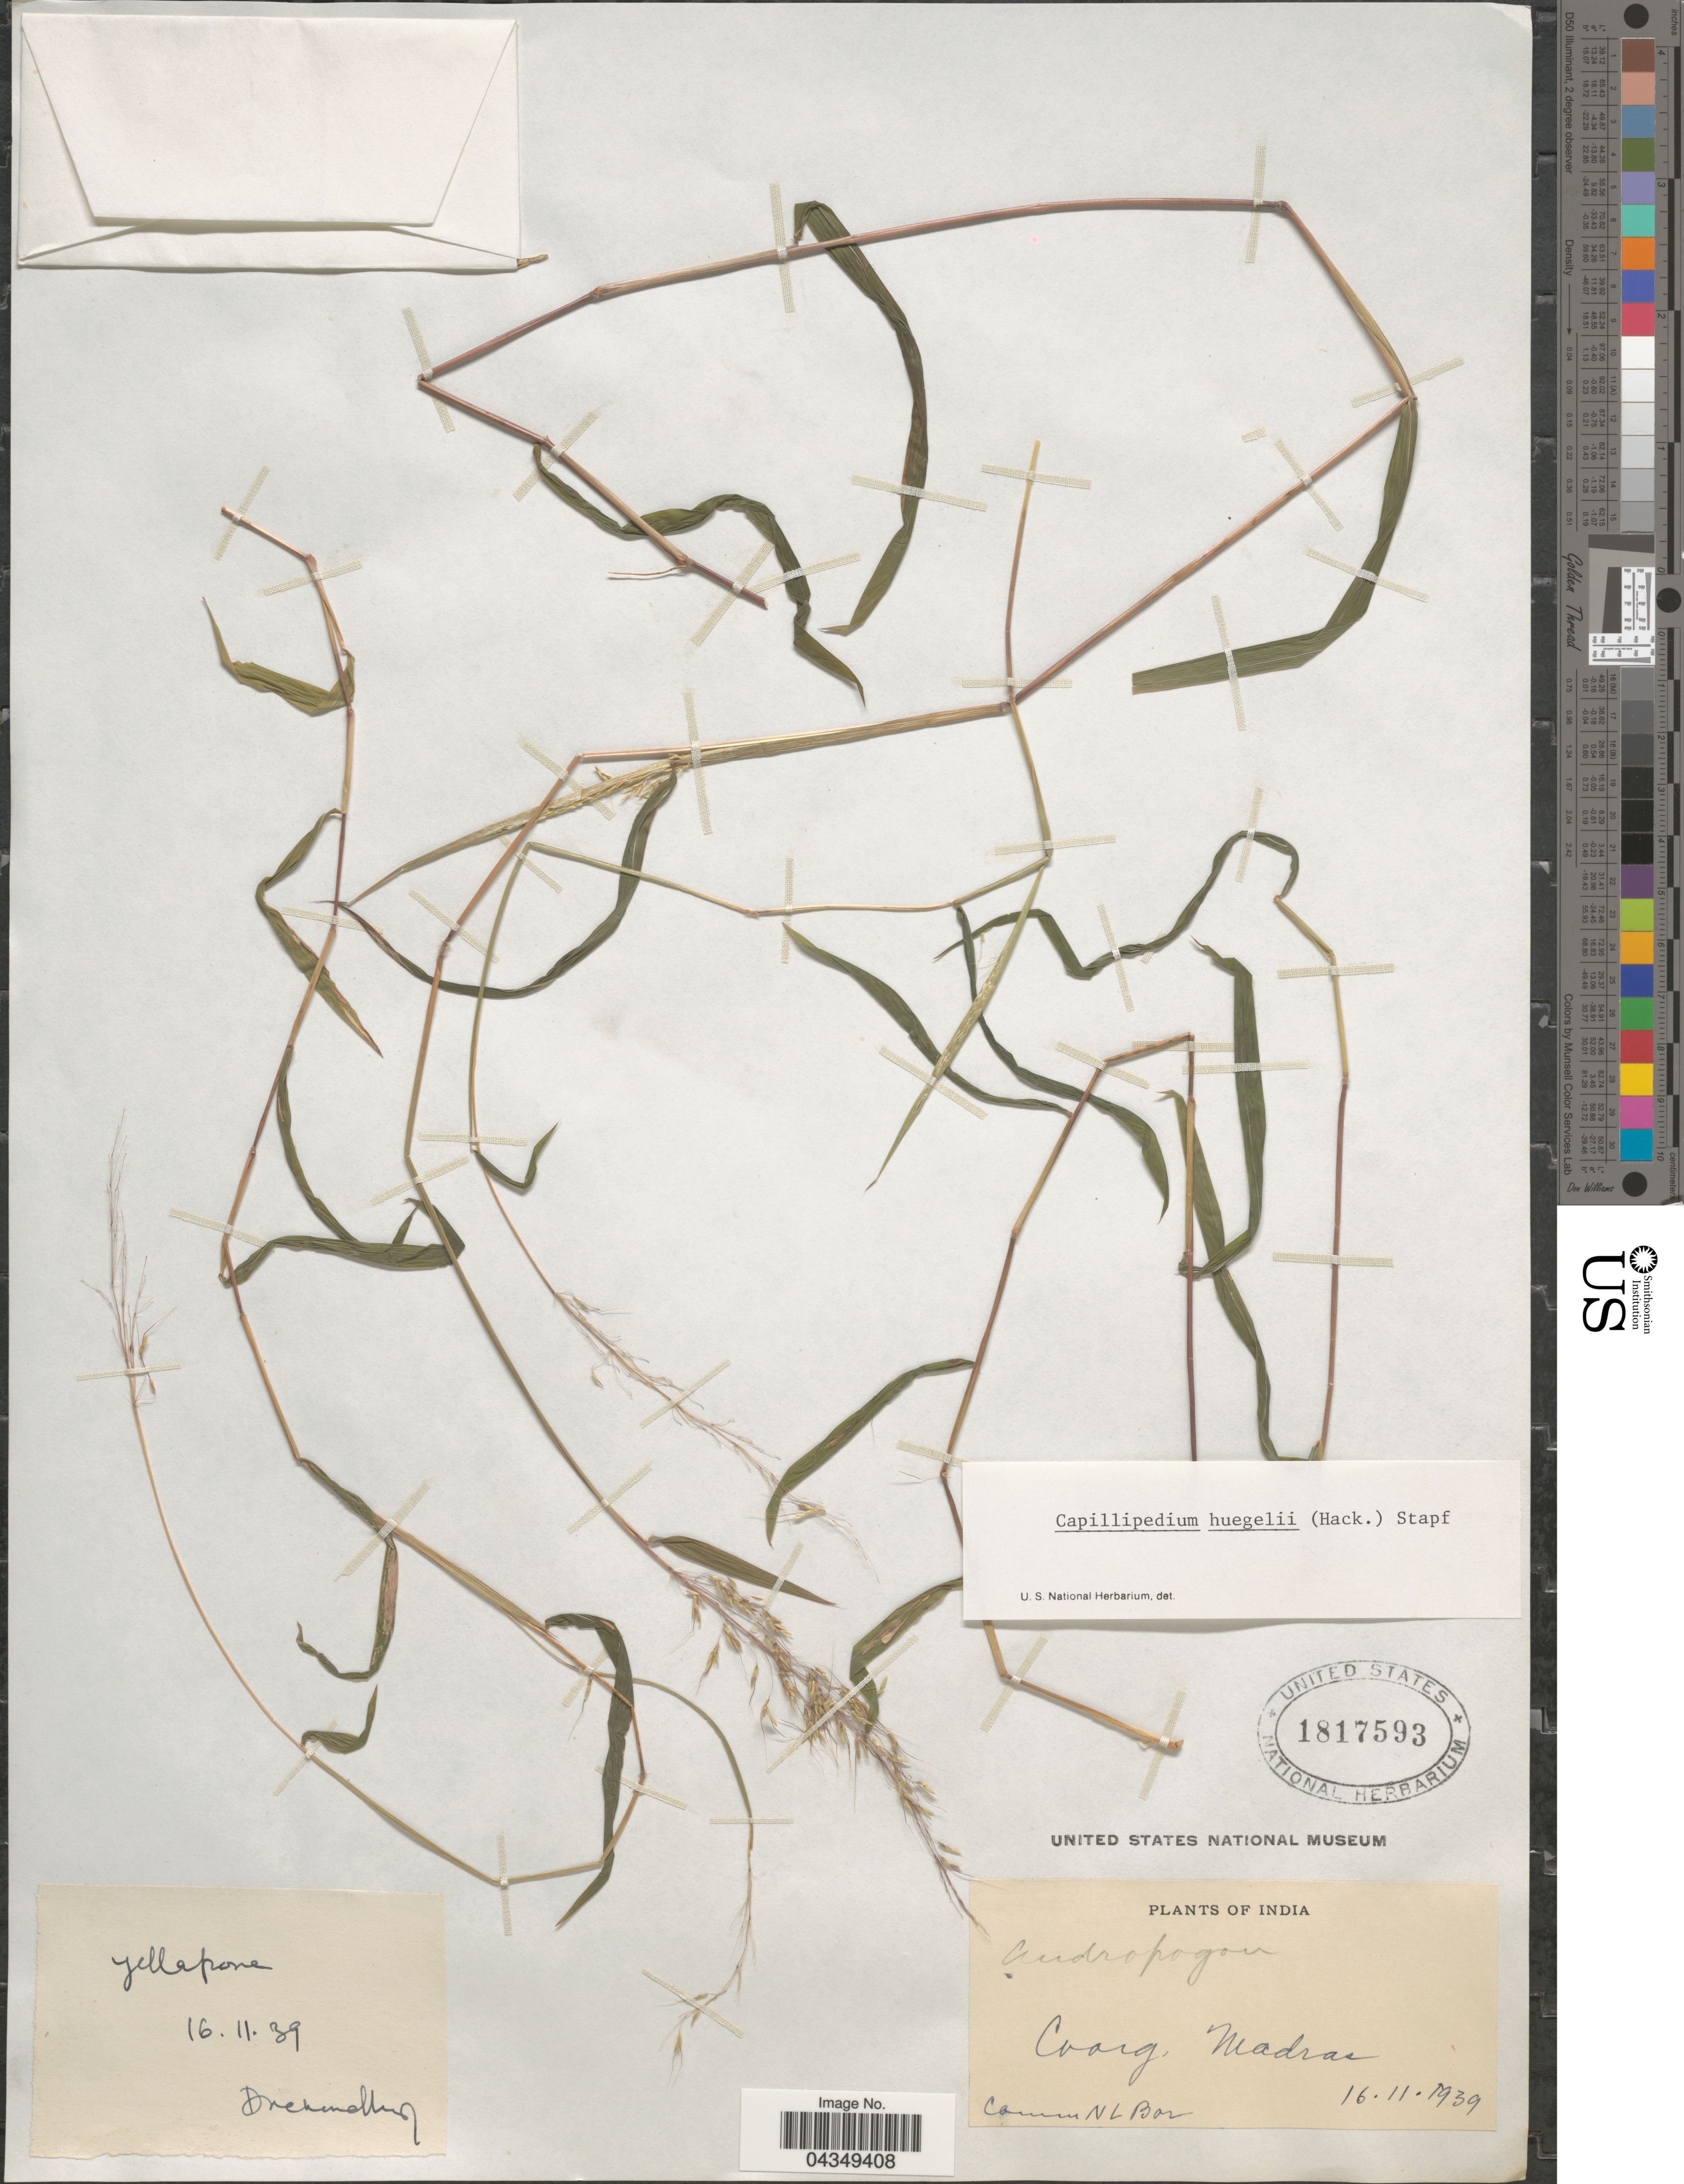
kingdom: Plantae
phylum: Tracheophyta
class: Liliopsida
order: Poales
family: Poaceae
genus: Capillipedium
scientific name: Capillipedium huegelii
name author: (Hack.) A. Camus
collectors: N. L. Bor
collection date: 1939-11-16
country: India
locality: Coorg, Madras. Yellapore.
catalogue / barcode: US 1817593